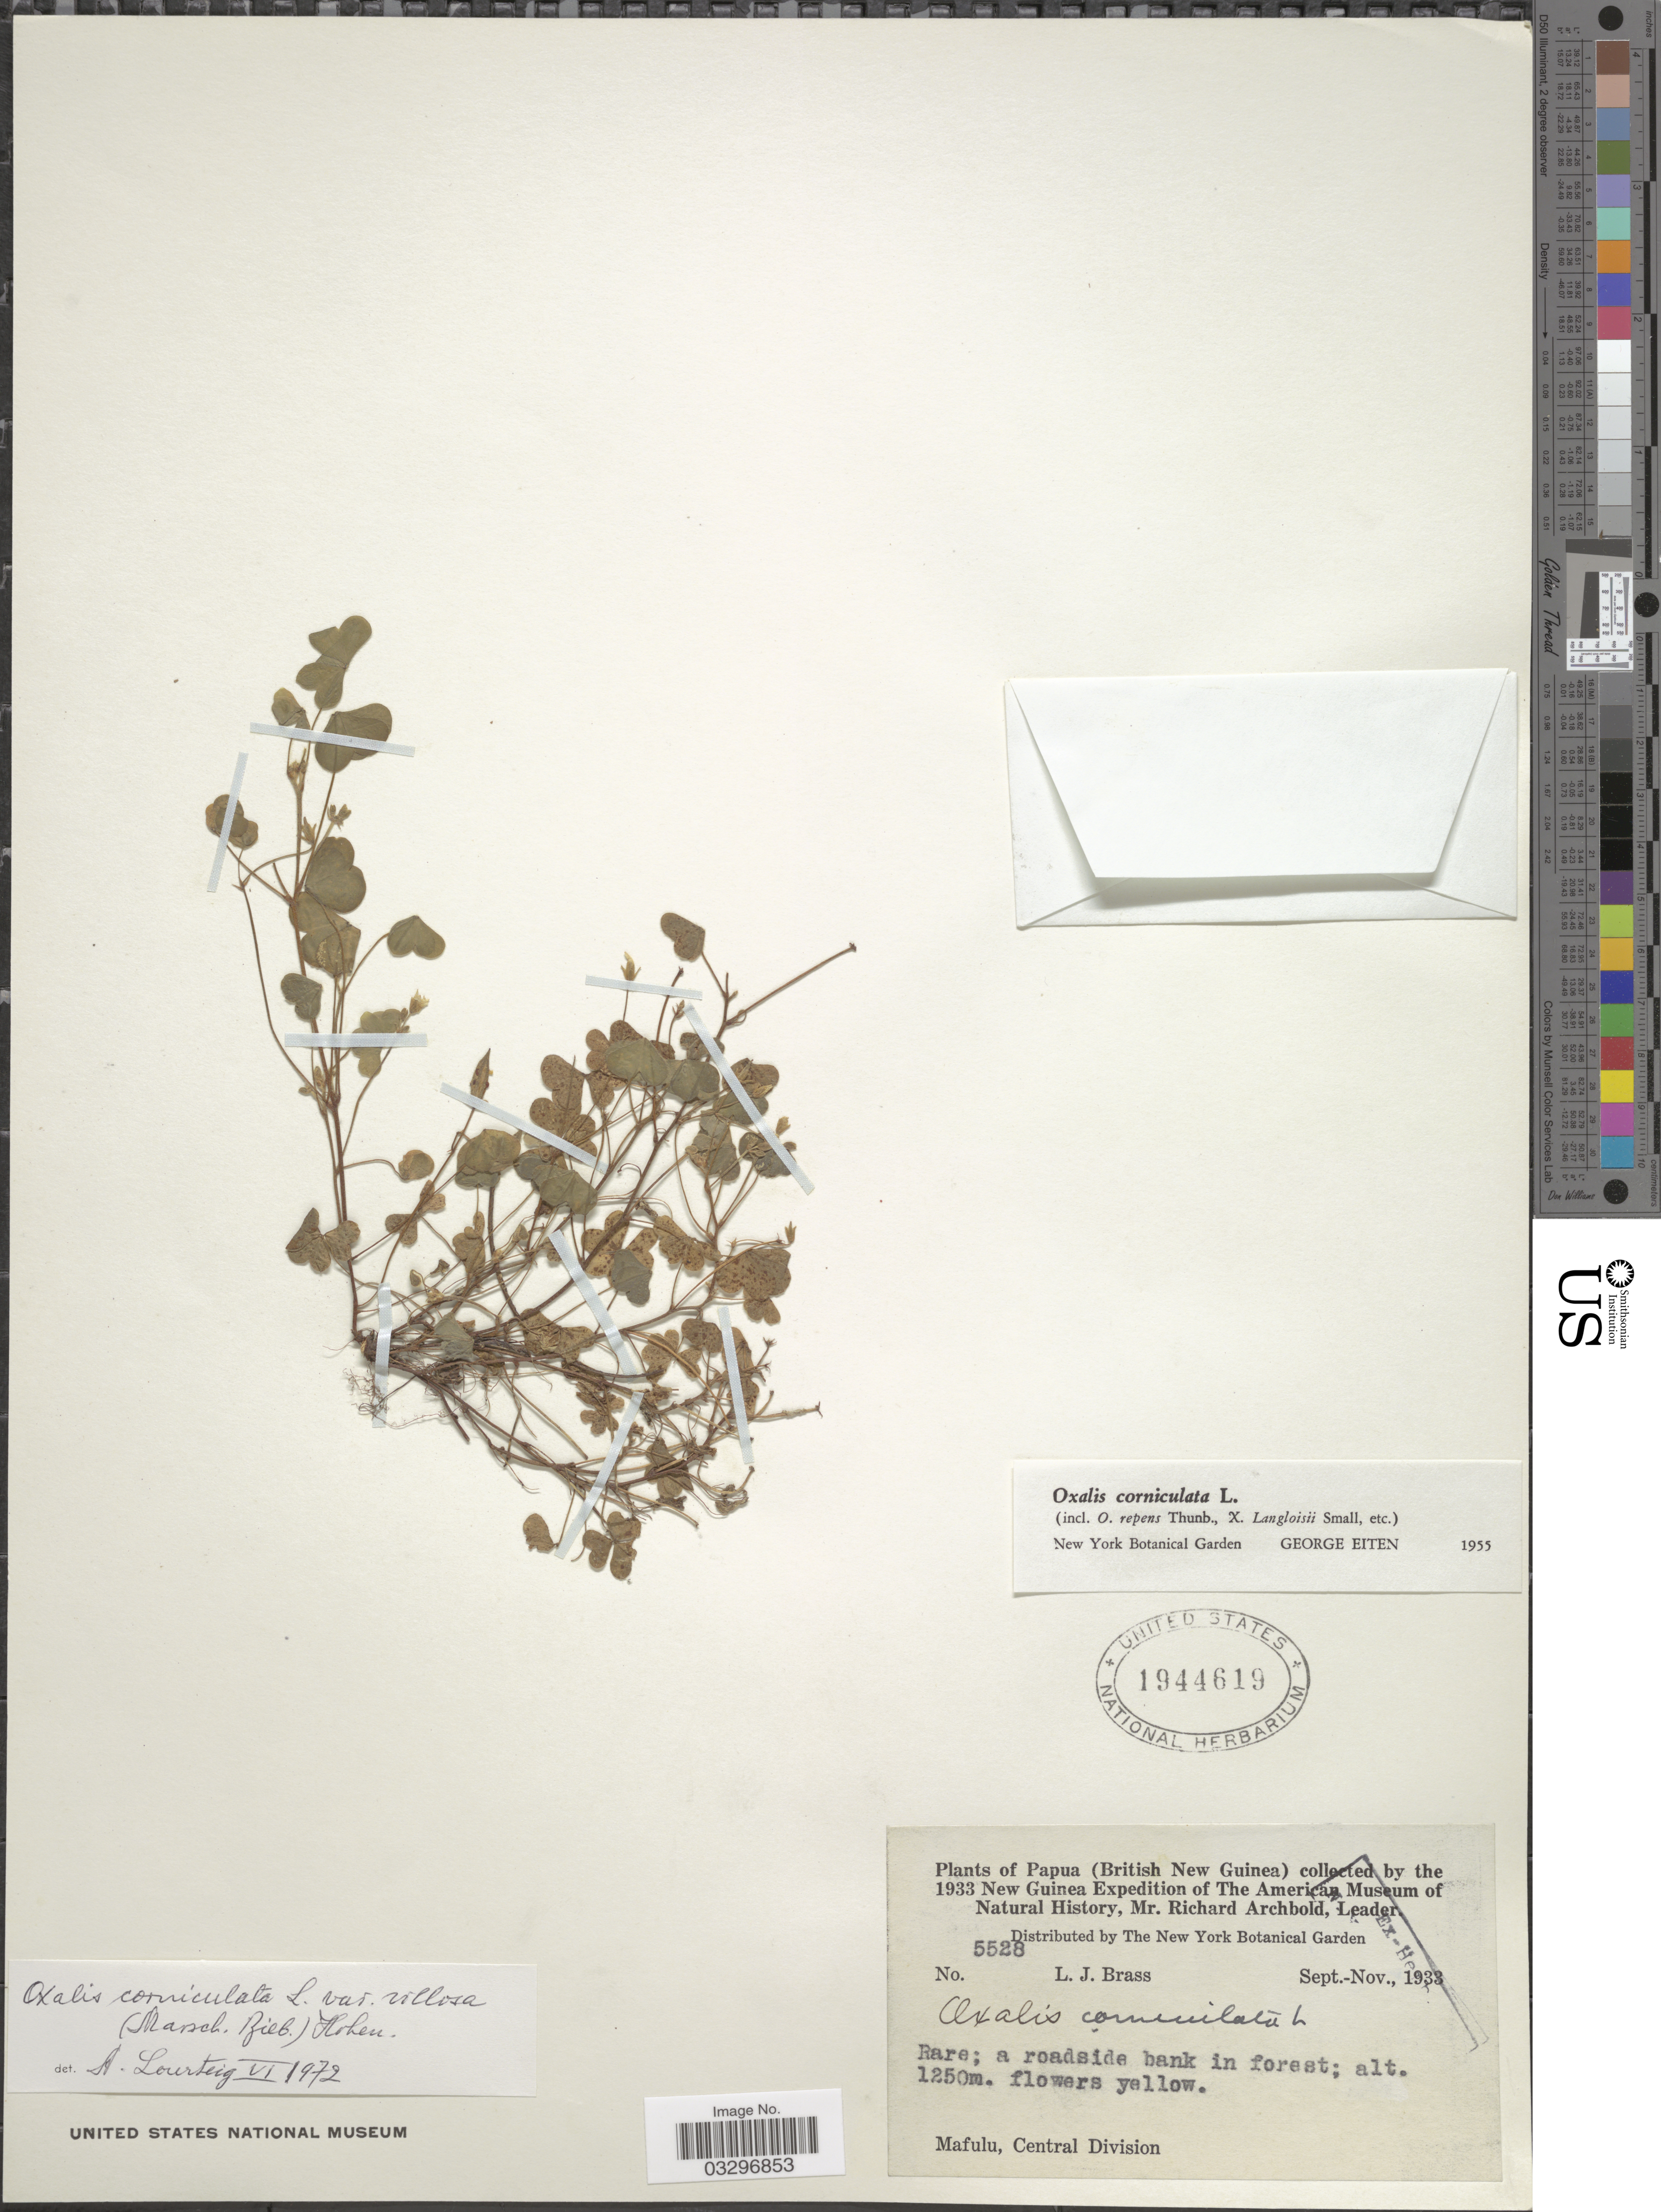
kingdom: Plantae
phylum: Tracheophyta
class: Magnoliopsida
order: Oxalidales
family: Oxalidaceae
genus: Oxalis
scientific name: Oxalis corniculata var. villosa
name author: (M. Bieb.) Hohen.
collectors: L. J. Brass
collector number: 5528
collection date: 1933-09/1933-11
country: Papua New Guinea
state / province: Central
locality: Papua (British New Guinea). Mafulu, Central Division.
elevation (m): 1250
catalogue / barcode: US 1944619